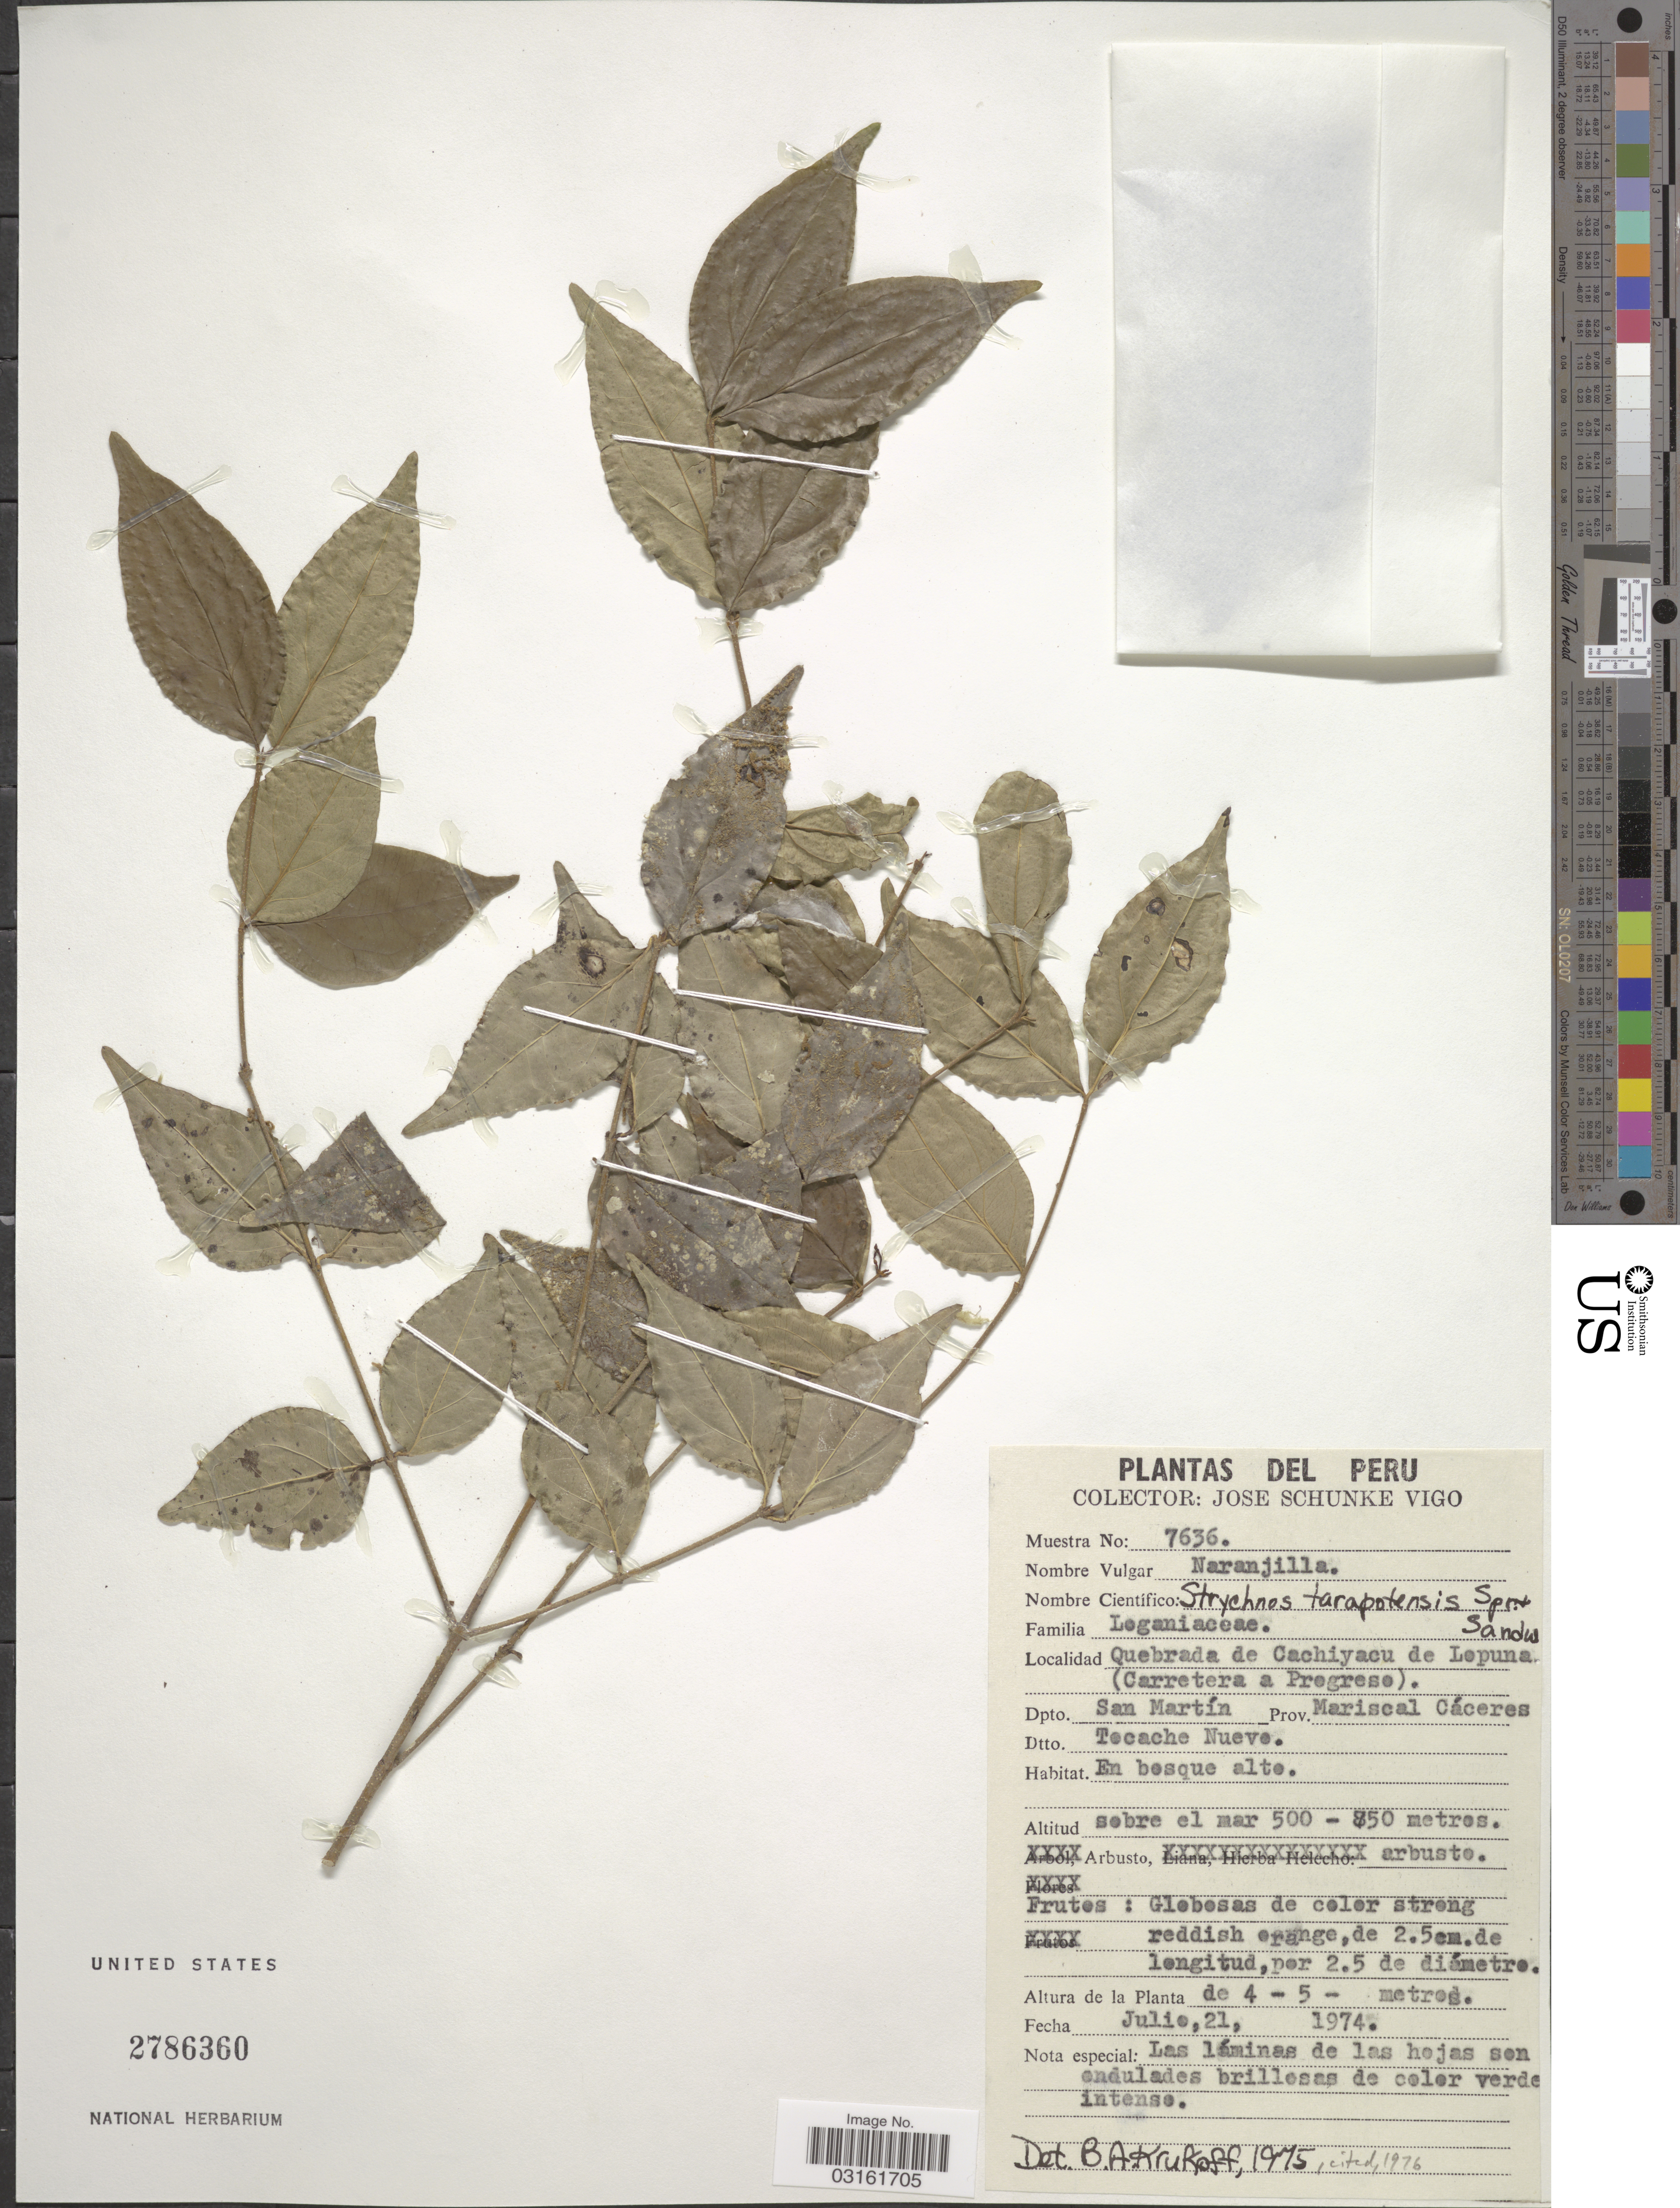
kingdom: Plantae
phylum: Tracheophyta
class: Magnoliopsida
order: Gentianales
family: Loganiaceae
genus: Strychnos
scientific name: Strychnos tarapotensis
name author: Sprague & Sandwith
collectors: J. Schunke Vigo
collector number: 7636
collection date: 1974-07-21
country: Peru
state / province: San Martín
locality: Quebrada de Cachiyacu de Lepuna (Carretera a Pregreso). Dpto. San Martín. rov. Marical Cáceres. Dtto.Tocache Nuevo.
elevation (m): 500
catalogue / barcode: US 2786360